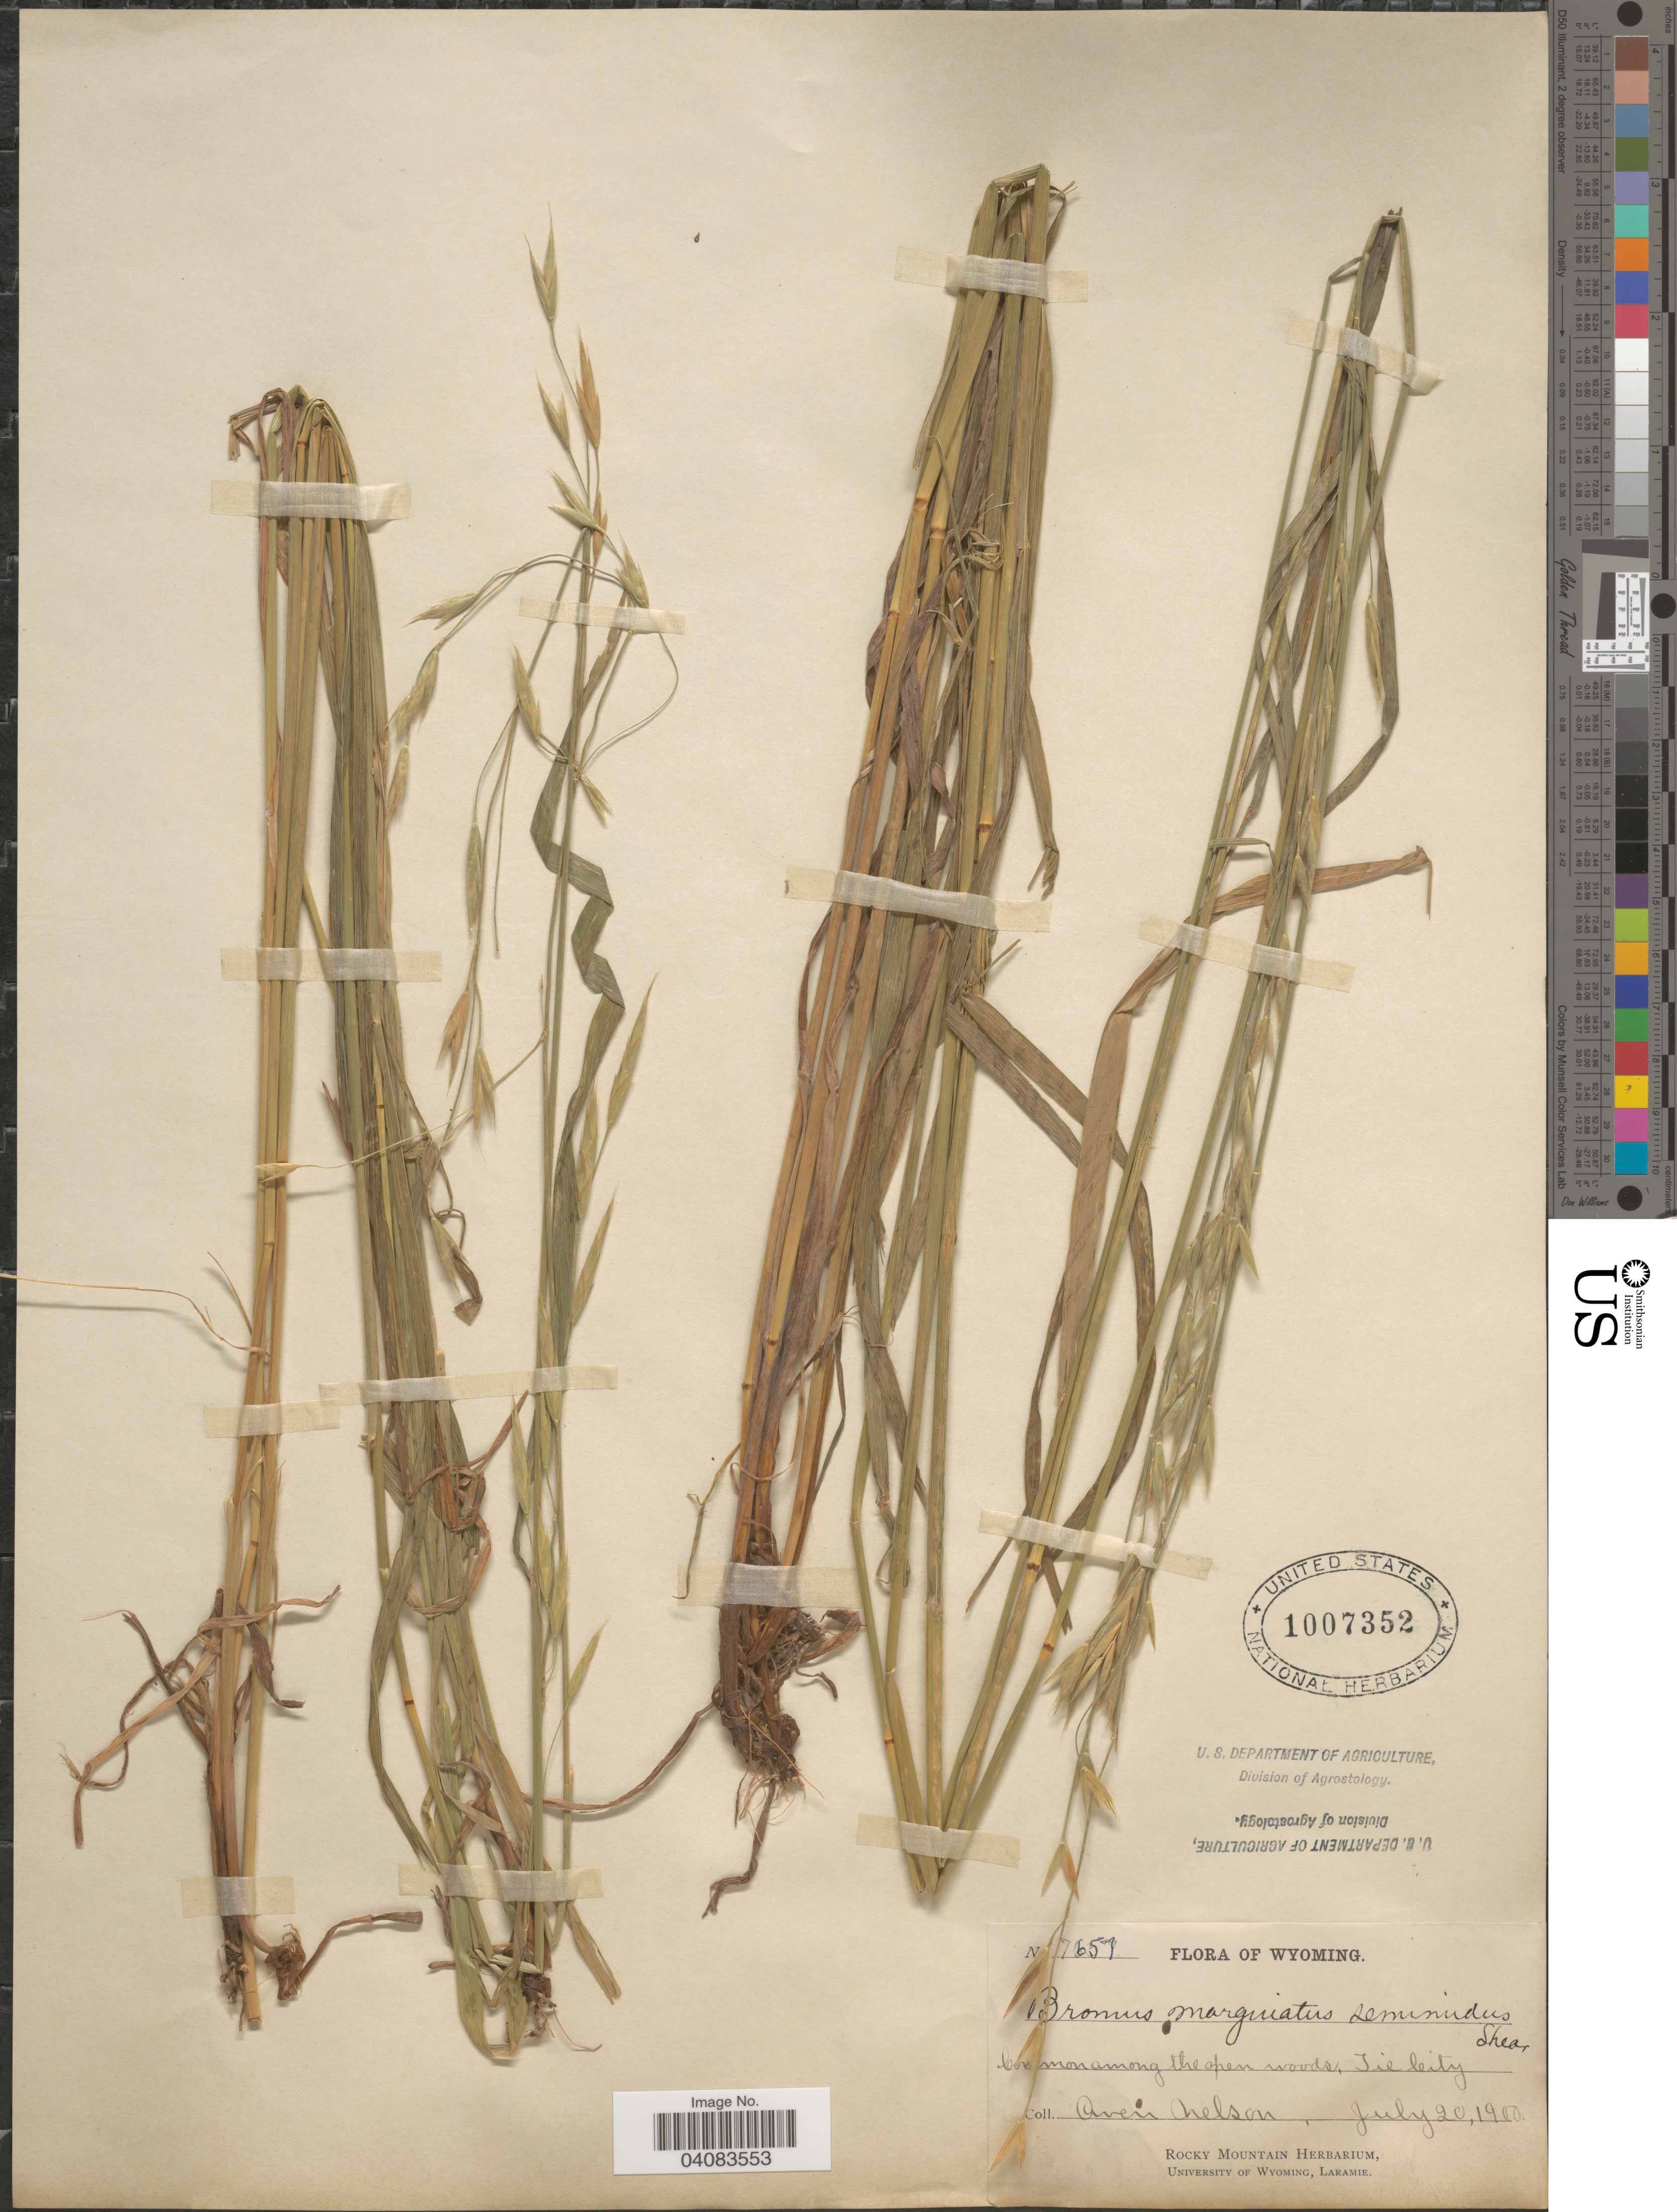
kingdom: Plantae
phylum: Tracheophyta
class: Liliopsida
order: Poales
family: Poaceae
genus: Bromus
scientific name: Bromus marginatus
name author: Nees ex Steud.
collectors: A. Nelson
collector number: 7651*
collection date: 1900-07-20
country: United States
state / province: Wyoming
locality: Tie City.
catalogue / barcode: US 1007352